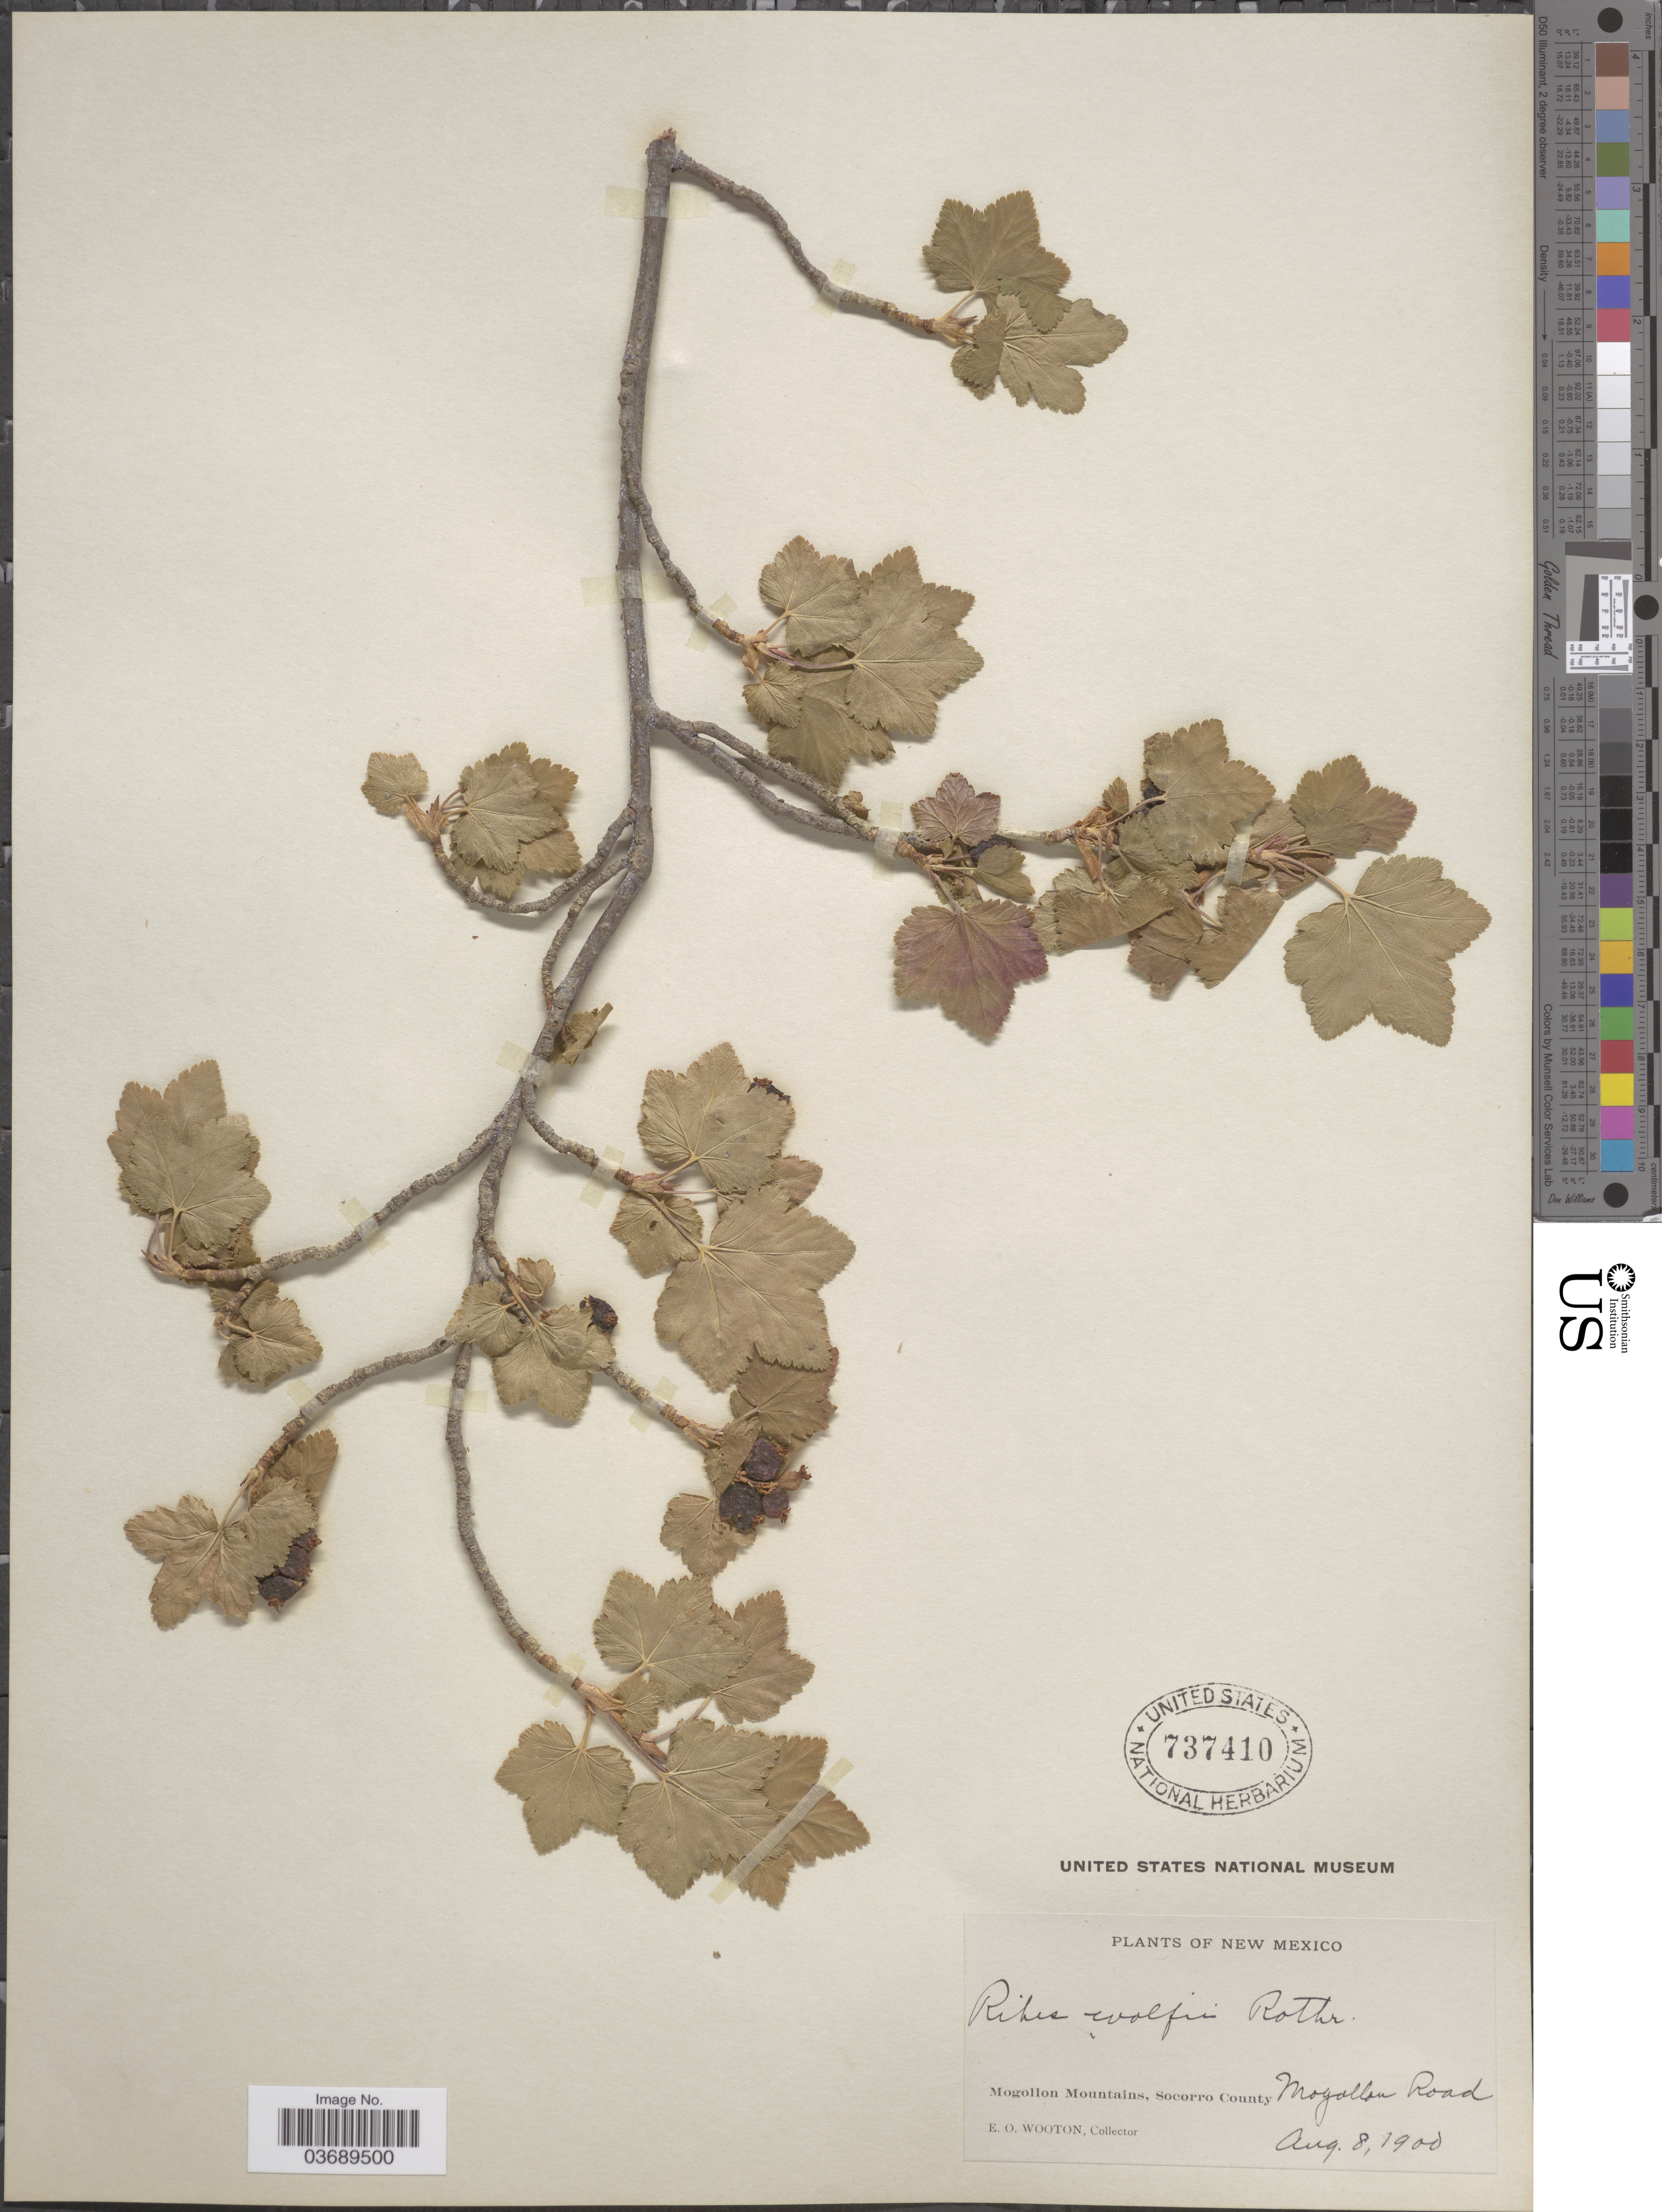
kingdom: Plantae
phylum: Tracheophyta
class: Magnoliopsida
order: Saxifragales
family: Grossulariaceae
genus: Ribes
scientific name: Ribes wolfii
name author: Rothr.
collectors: E. O. Wooton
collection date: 1900-08-08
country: United States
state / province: New Mexico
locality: Mogollon Mountains, Socorro County, Mogollon Road.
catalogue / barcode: US 737410